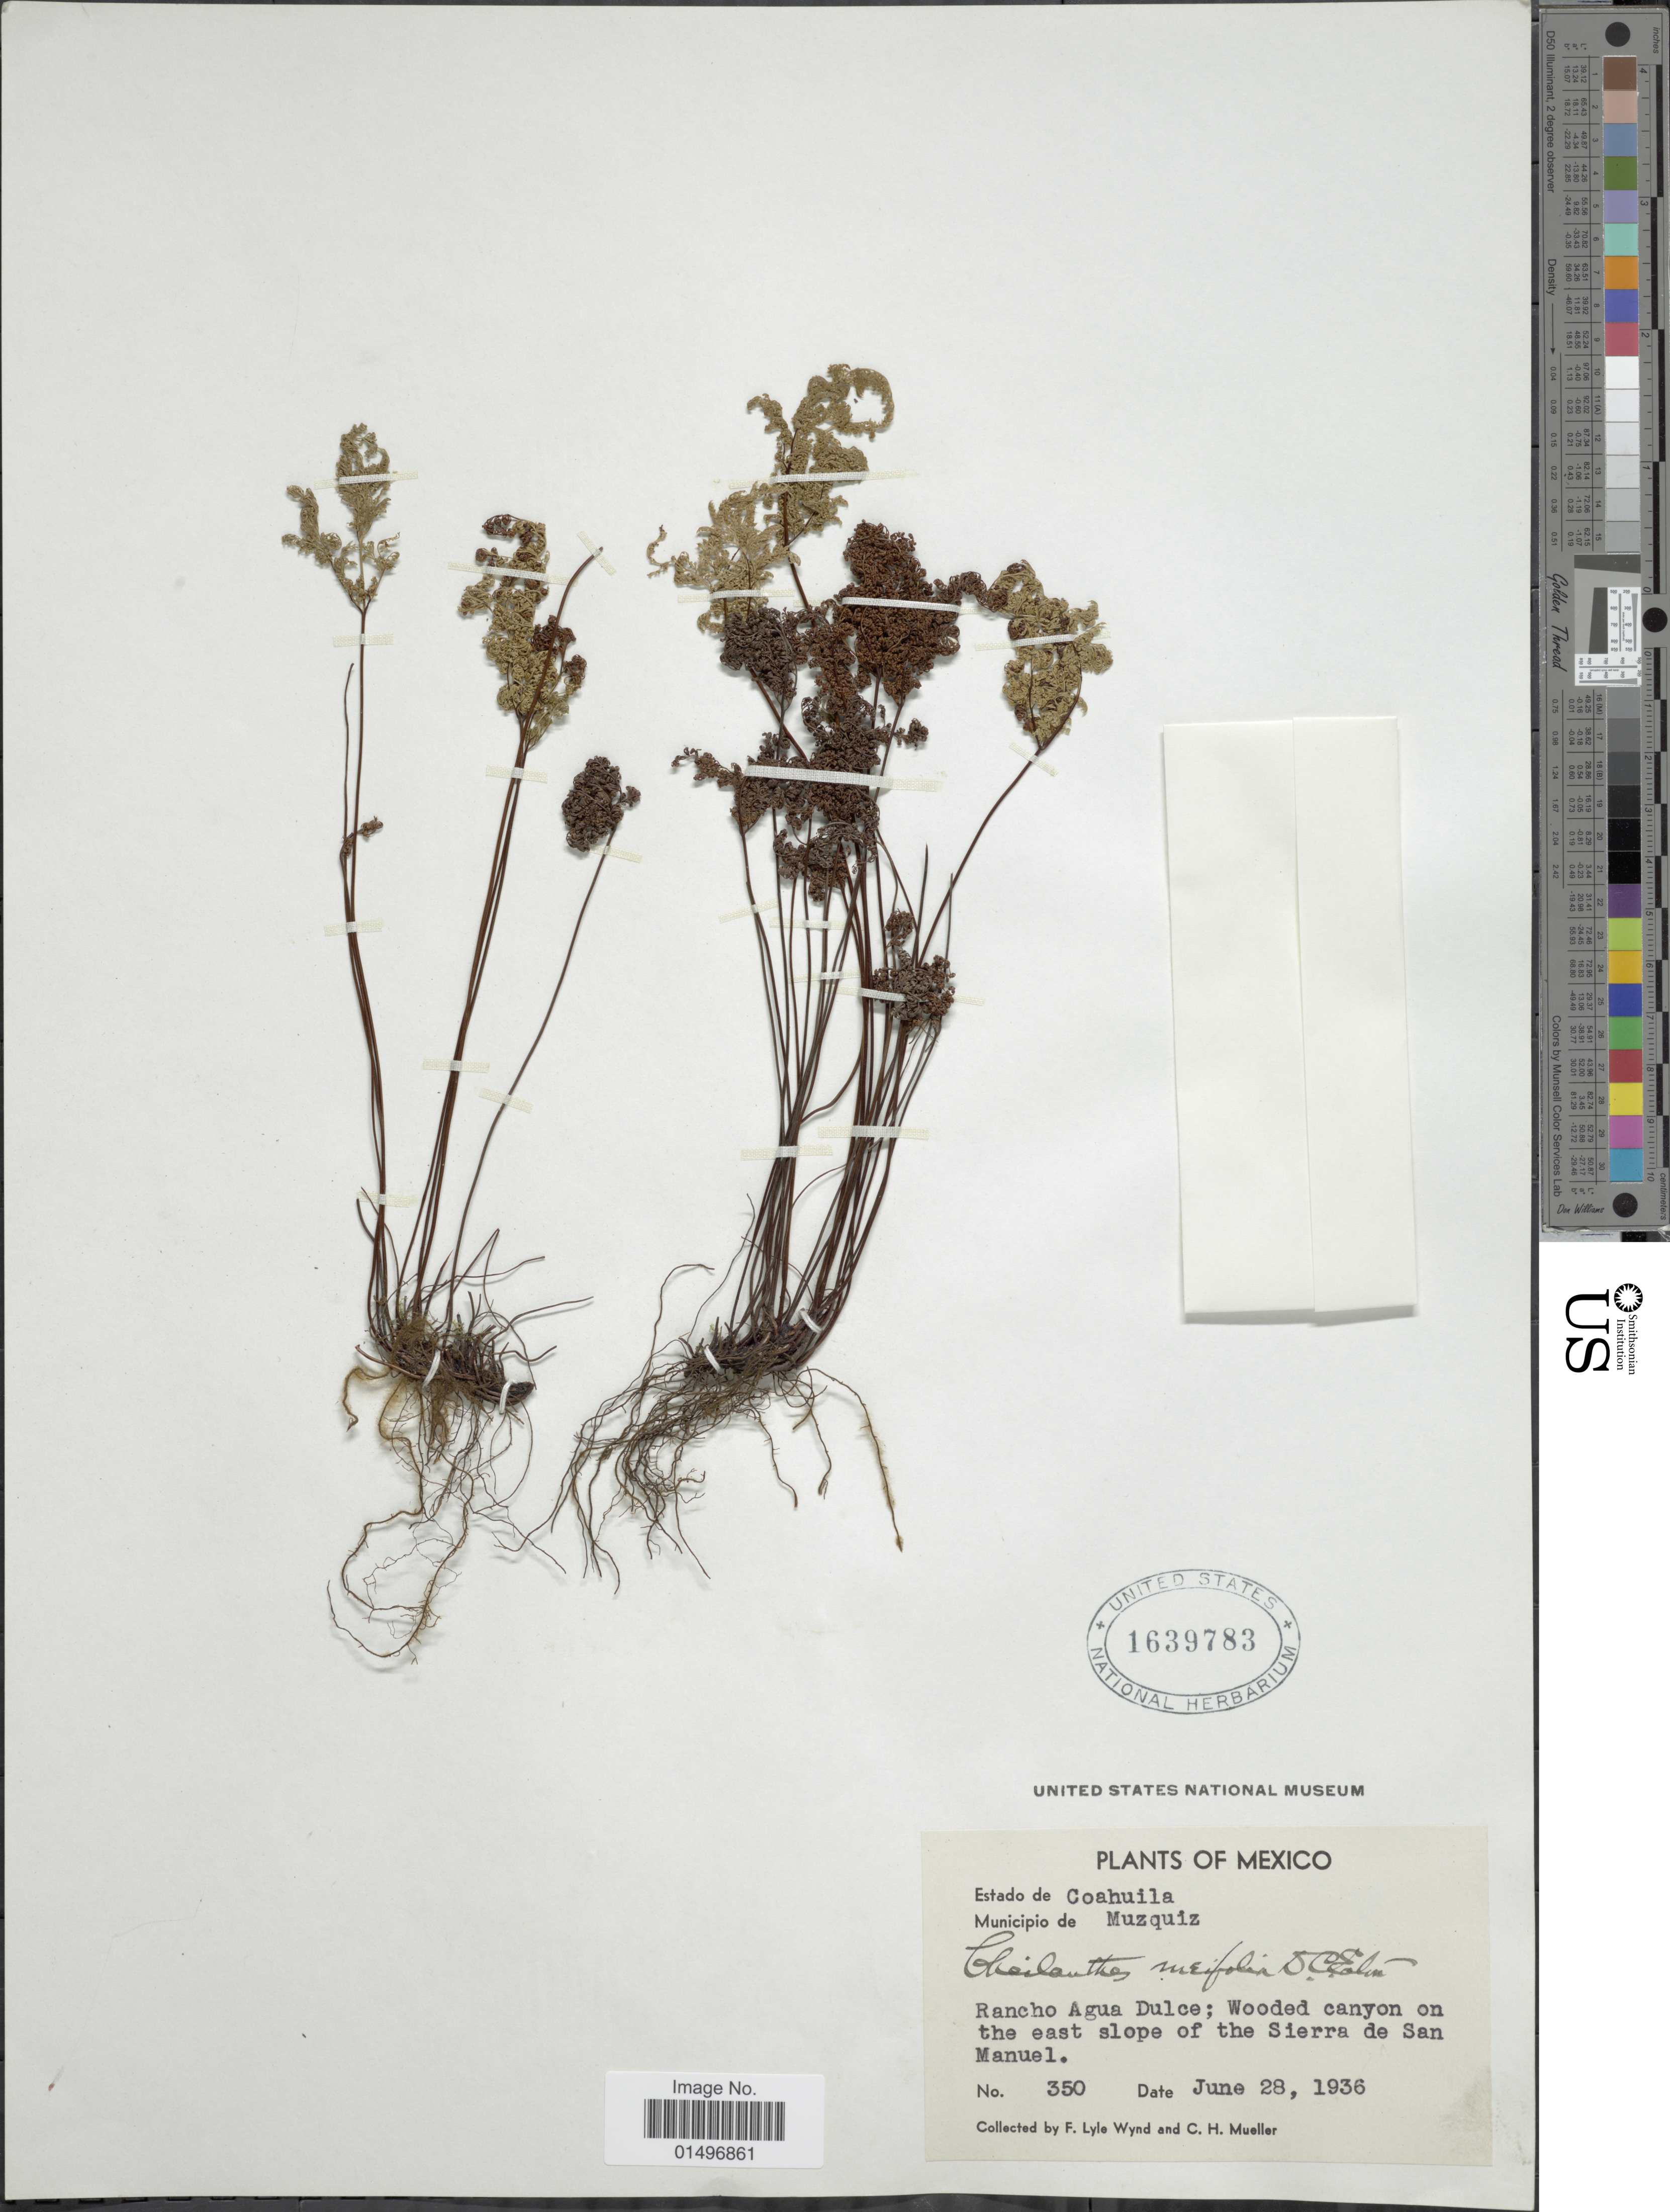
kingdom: Plantae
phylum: Tracheophyta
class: Polypodiopsida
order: Polypodiales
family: Pteridaceae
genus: Aspidotis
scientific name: Aspidotis meifolia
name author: (D.C. Eaton) Pic. Serm.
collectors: F. L. Wynd & C. H. Mueller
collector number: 350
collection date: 1936-06-28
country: Mexico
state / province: Coahuila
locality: Mexico, Estado de Coahuila, Municipio de Muzquiz, Rancho Agua Dulce; wooded canyon on the east slope of the Sierra de San Manuel.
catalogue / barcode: US 1639783